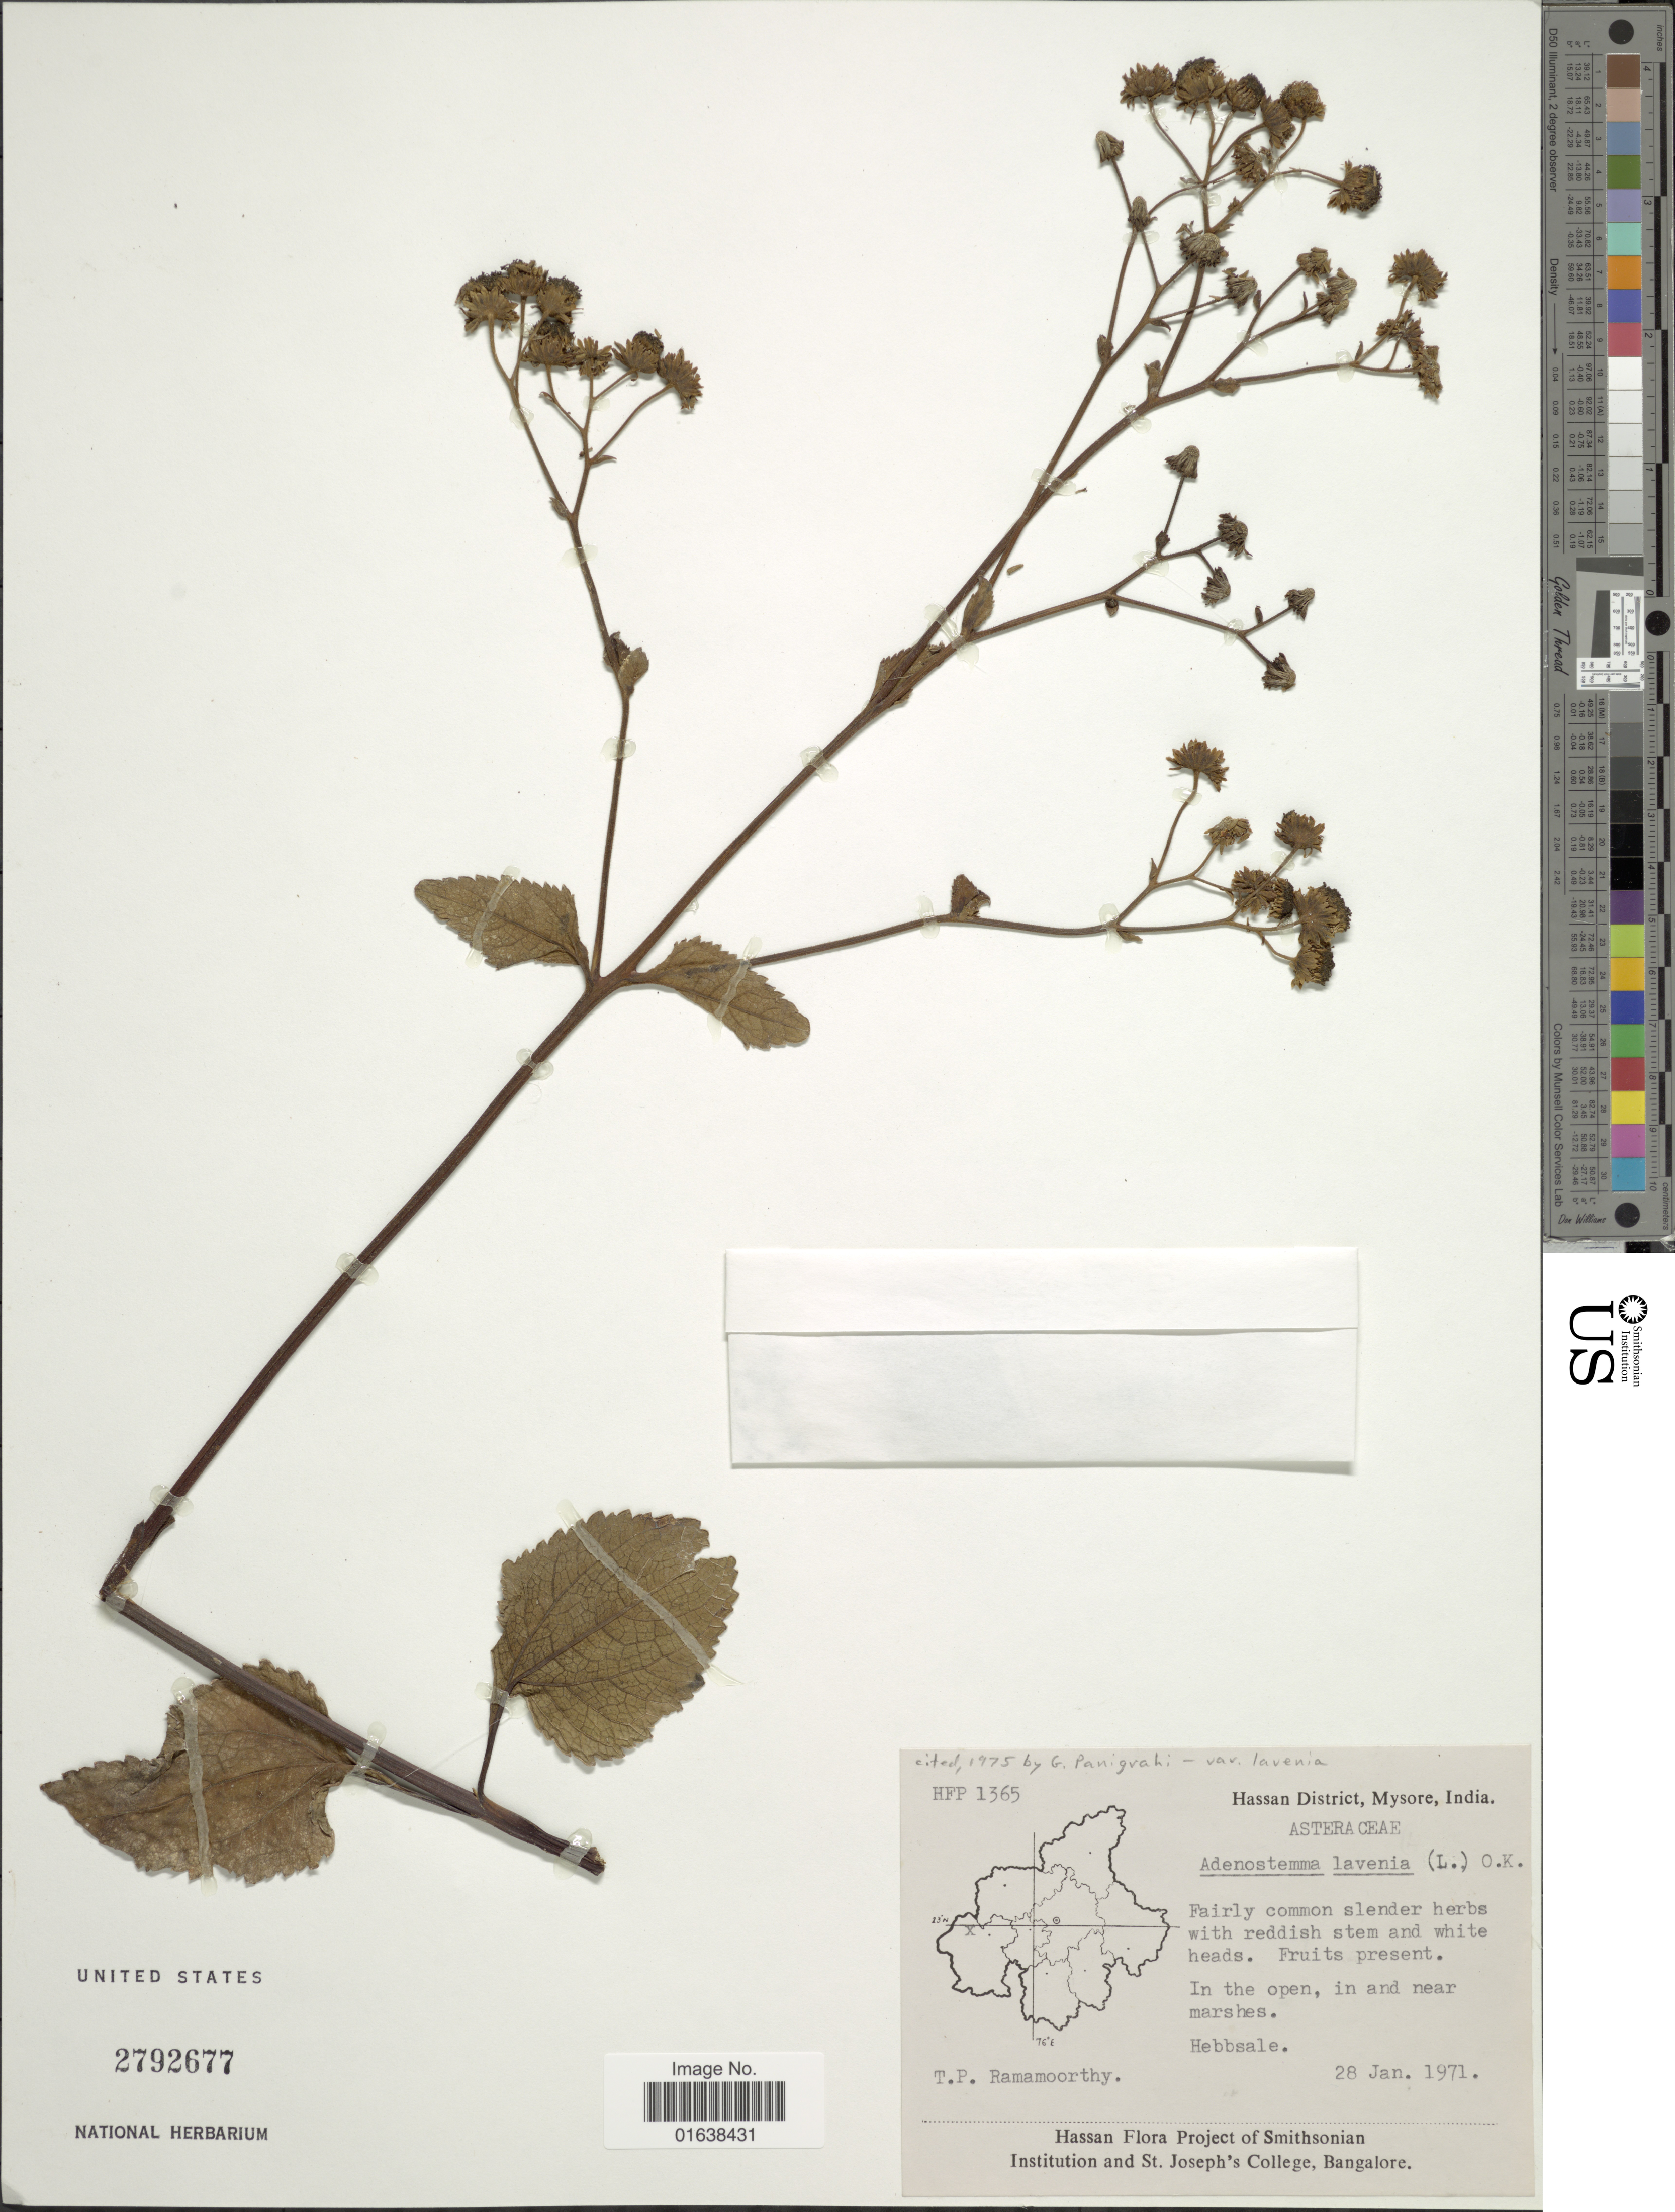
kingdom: Plantae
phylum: Tracheophyta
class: Magnoliopsida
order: Asterales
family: Asteraceae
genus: Adenostemma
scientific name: Adenostemma lavenia var. lavenia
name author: Kuntze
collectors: T. P. Ramamoorthy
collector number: HFP 1365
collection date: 1971-01-28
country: India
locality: Hassan District, Mysore, India. In the open, in and near marshes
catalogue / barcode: US 2792677